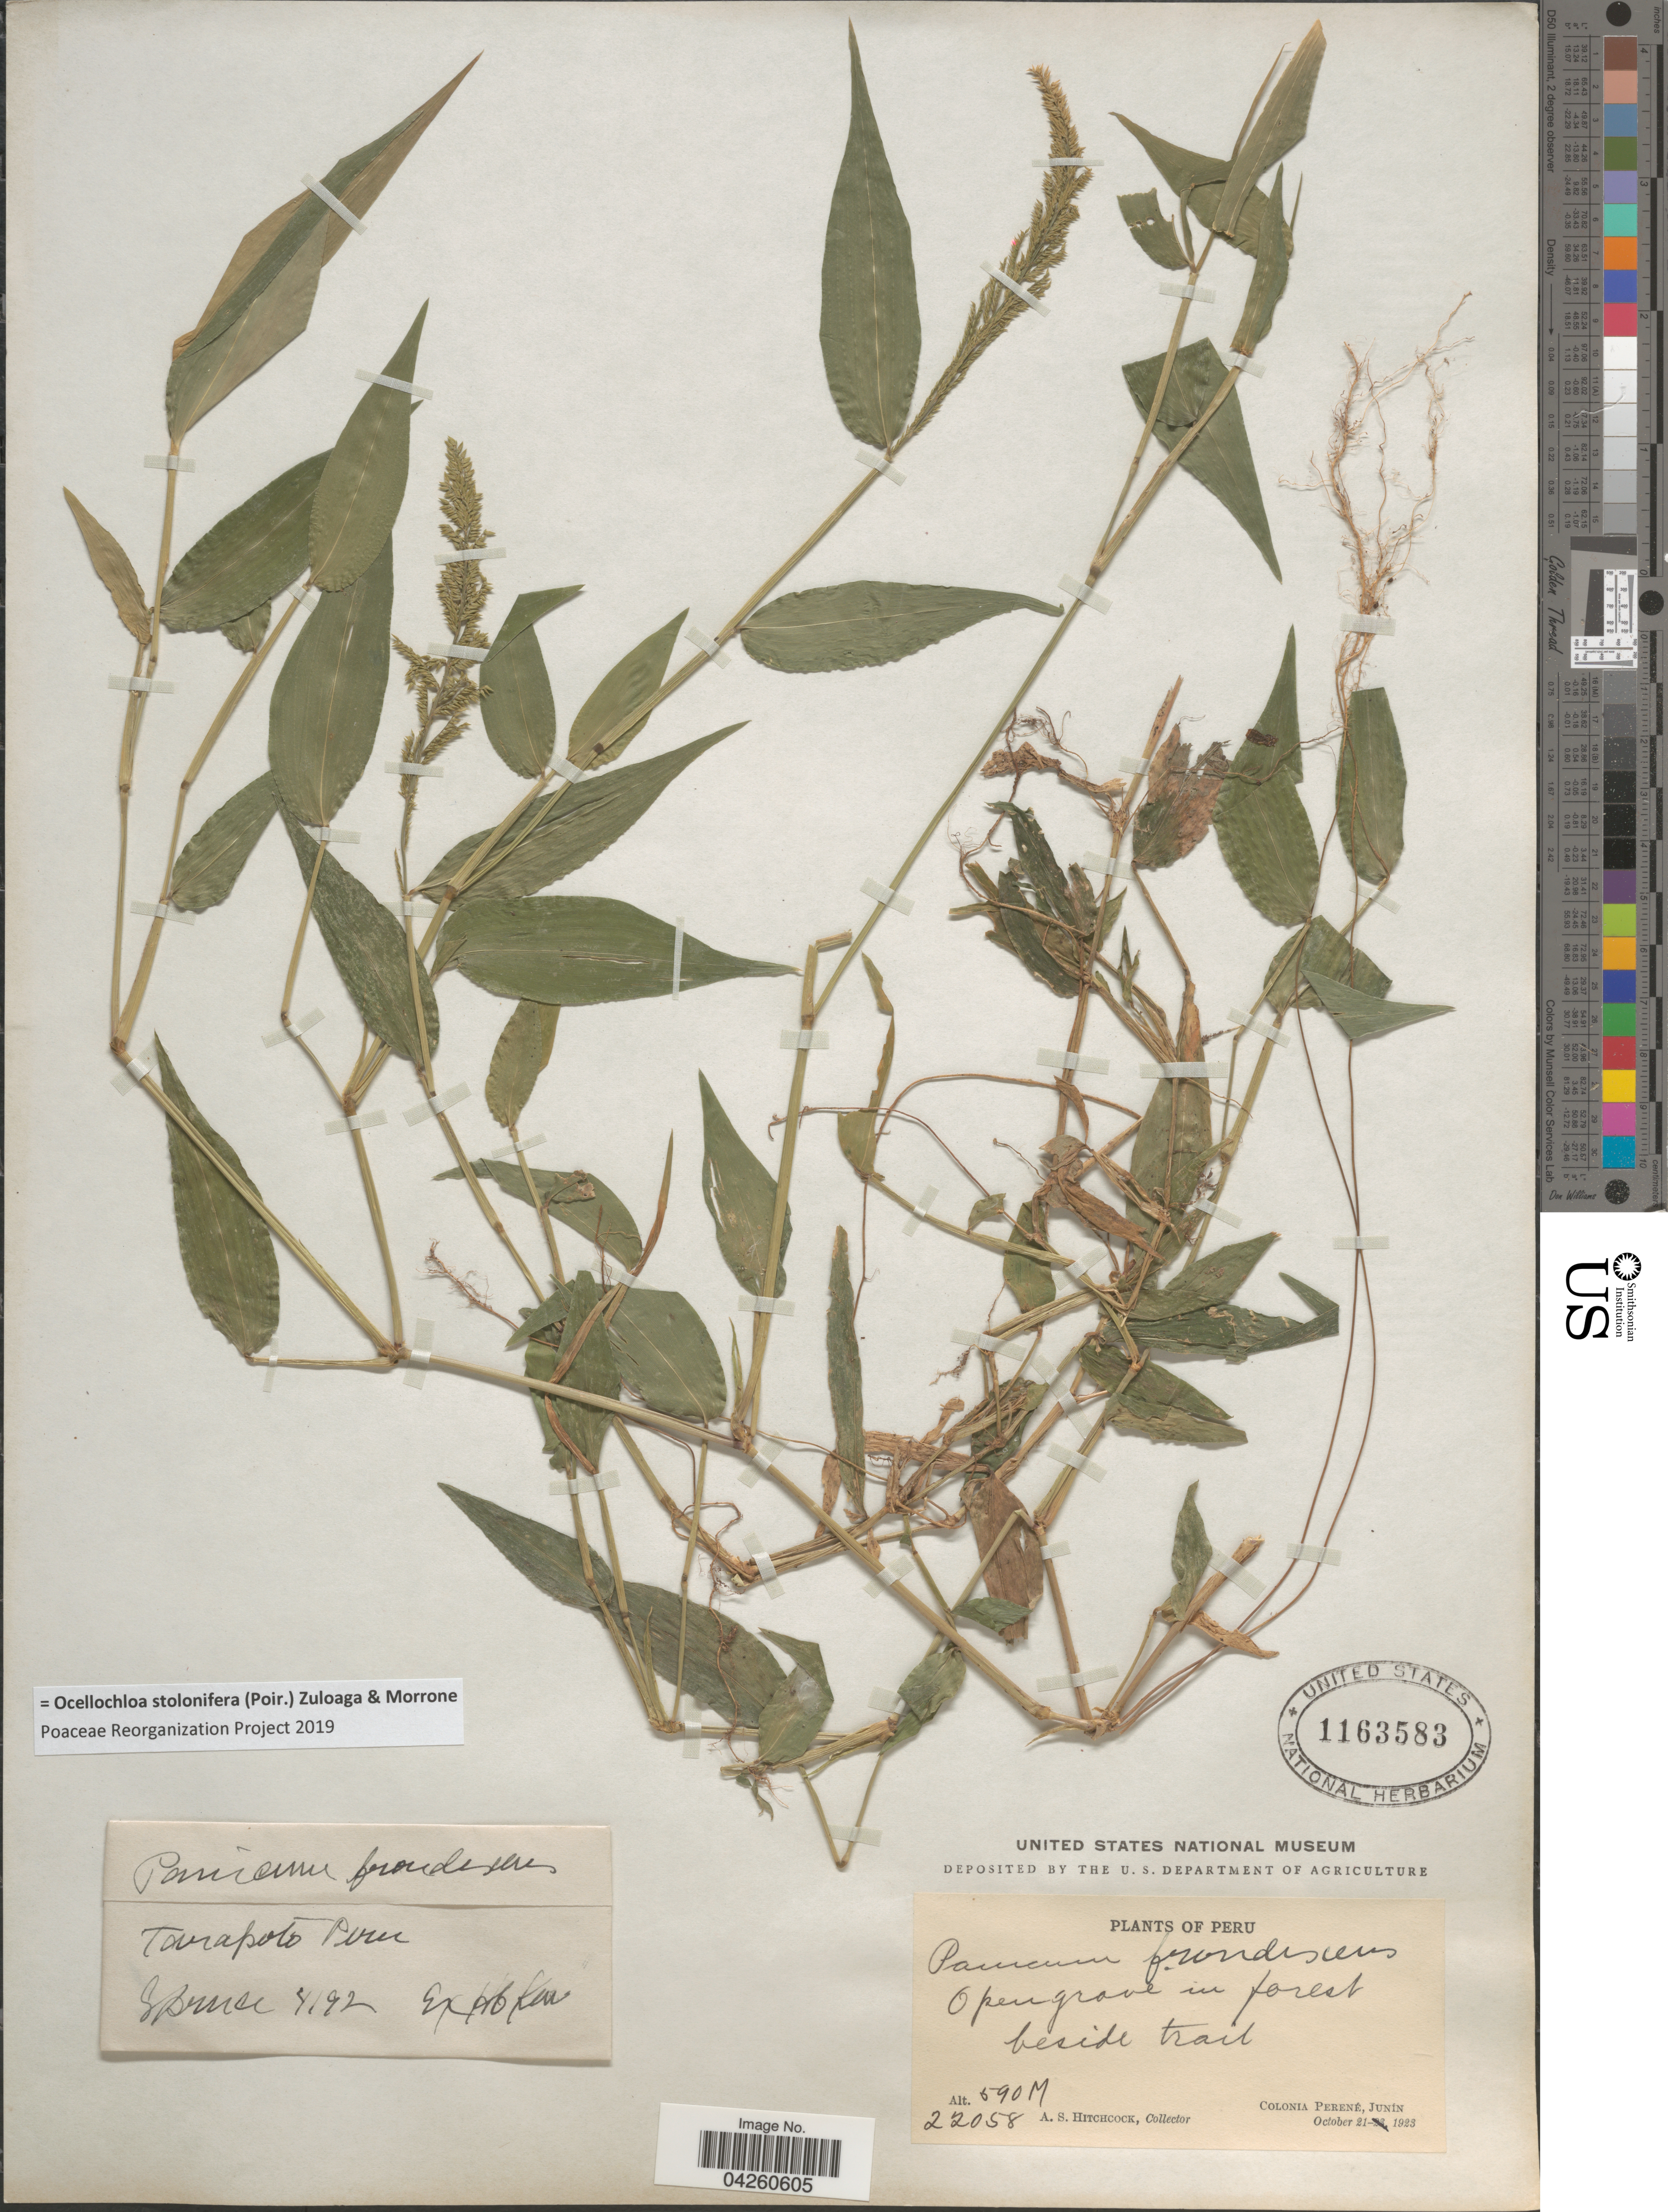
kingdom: Plantae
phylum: Tracheophyta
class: Liliopsida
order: Poales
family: Poaceae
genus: Ocellochloa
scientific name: Ocellochloa stolonifera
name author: (Poir.) Zuloaga & Morrone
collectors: A. S. Hitchcock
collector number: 22058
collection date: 1923-10-21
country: Peru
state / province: Junín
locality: Colonia Perené.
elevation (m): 590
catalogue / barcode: US 1163583